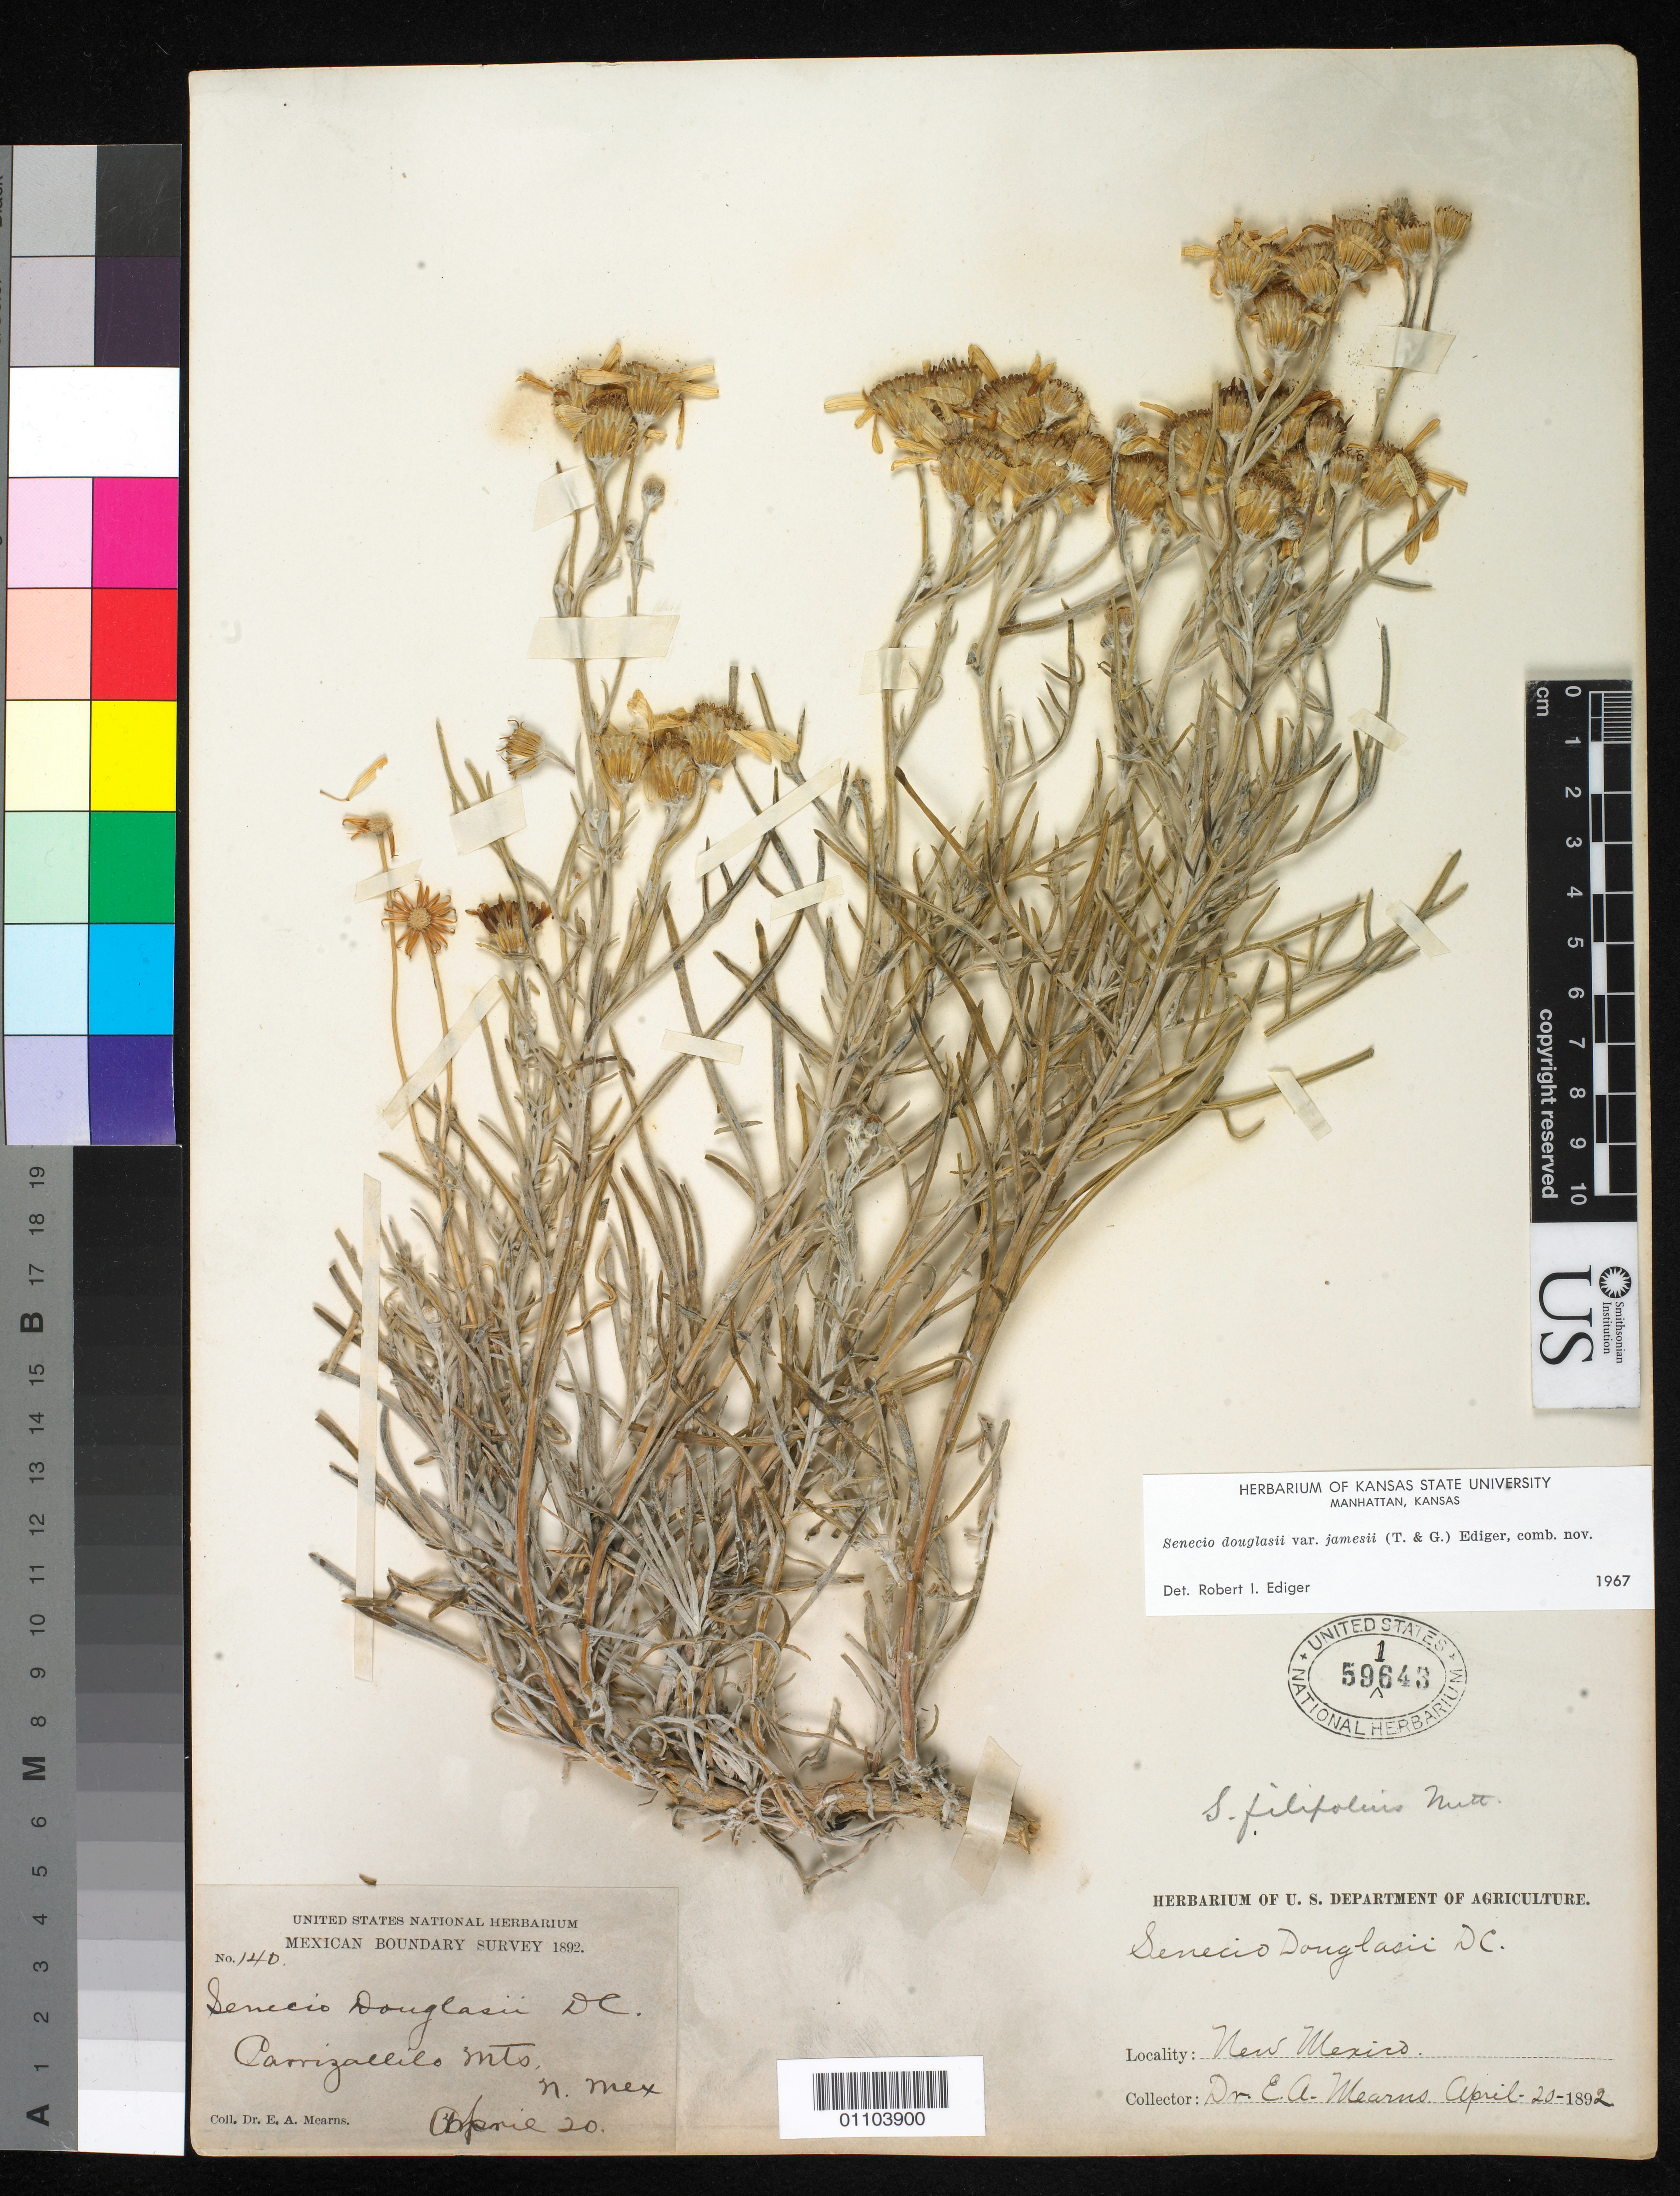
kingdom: Plantae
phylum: Tracheophyta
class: Magnoliopsida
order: Asterales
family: Asteraceae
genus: Senecio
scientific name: Senecio flaccidus var. flaccidus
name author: Less.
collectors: E. A. Mearns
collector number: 140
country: United States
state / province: New Mexico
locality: Carrizalillo (Carriallilo) Mts.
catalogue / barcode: US 591643